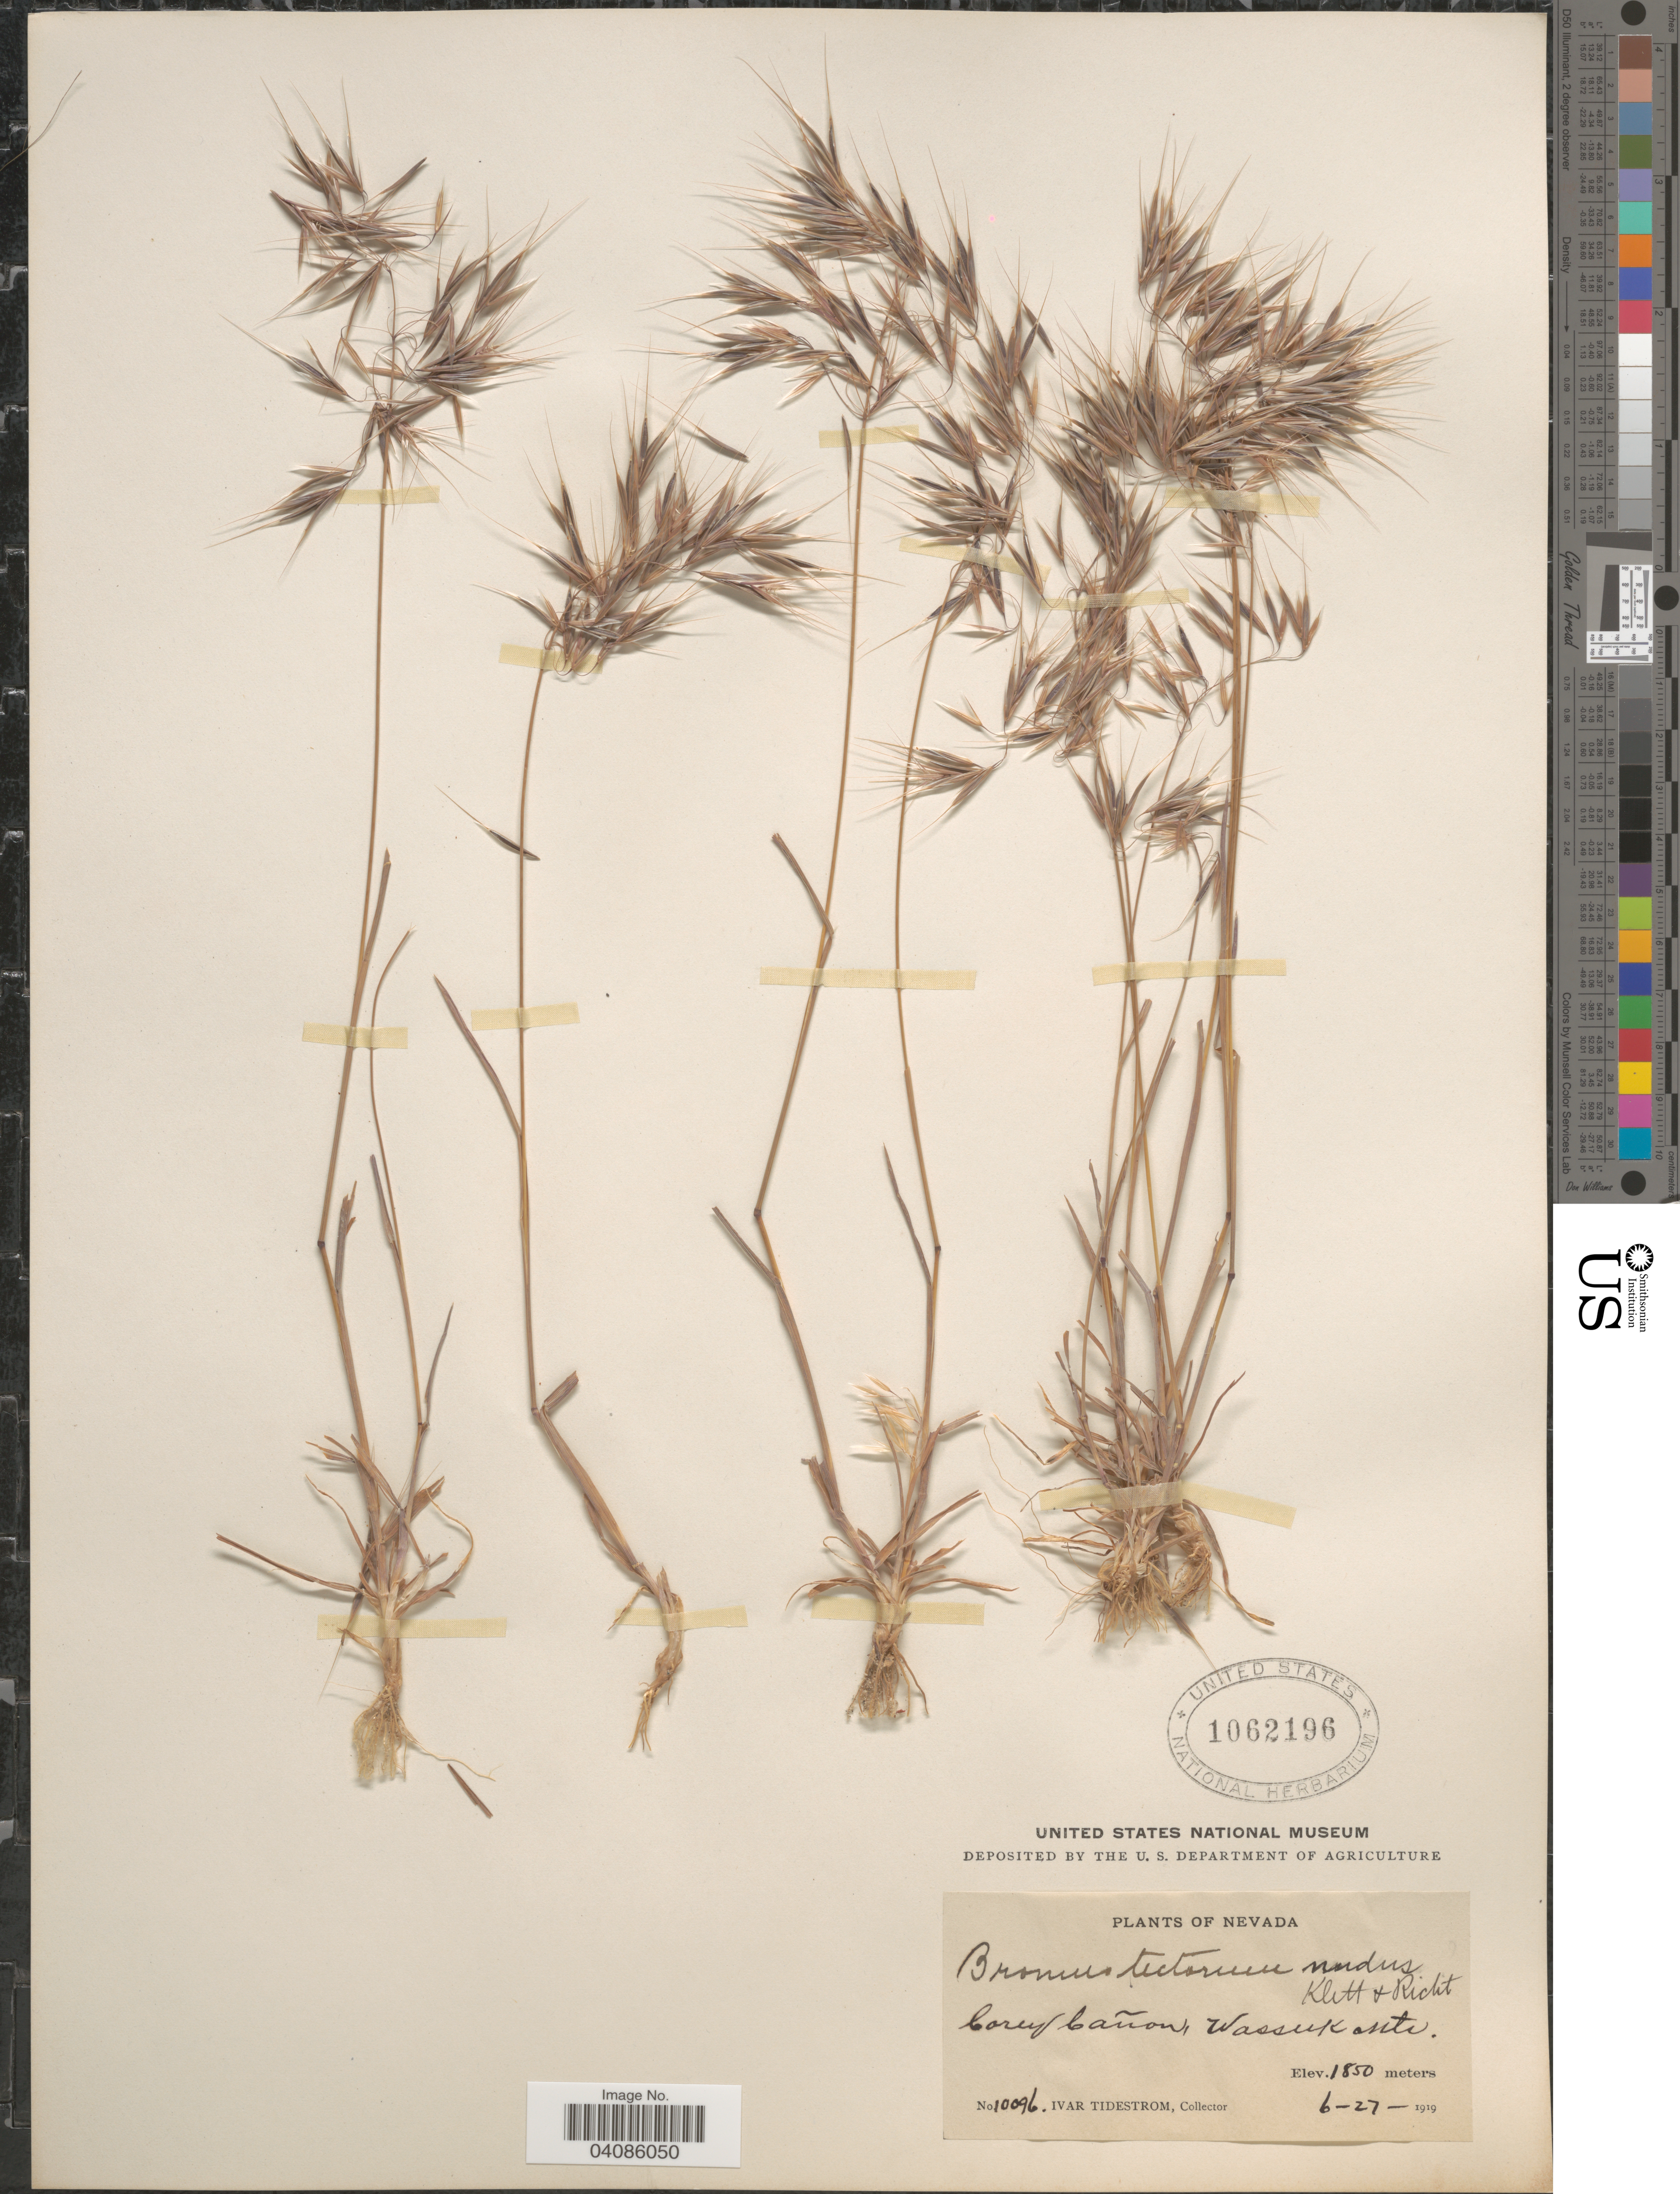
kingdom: Plantae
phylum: Tracheophyta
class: Liliopsida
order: Poales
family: Poaceae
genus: Bromus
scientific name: Bromus tectorum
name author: L.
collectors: I. F. Tidestrom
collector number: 10096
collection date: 1919-06-27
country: United States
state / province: Nevada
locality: Corey Cañon, Wassuk Mts.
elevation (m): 1850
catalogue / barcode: US 1062196